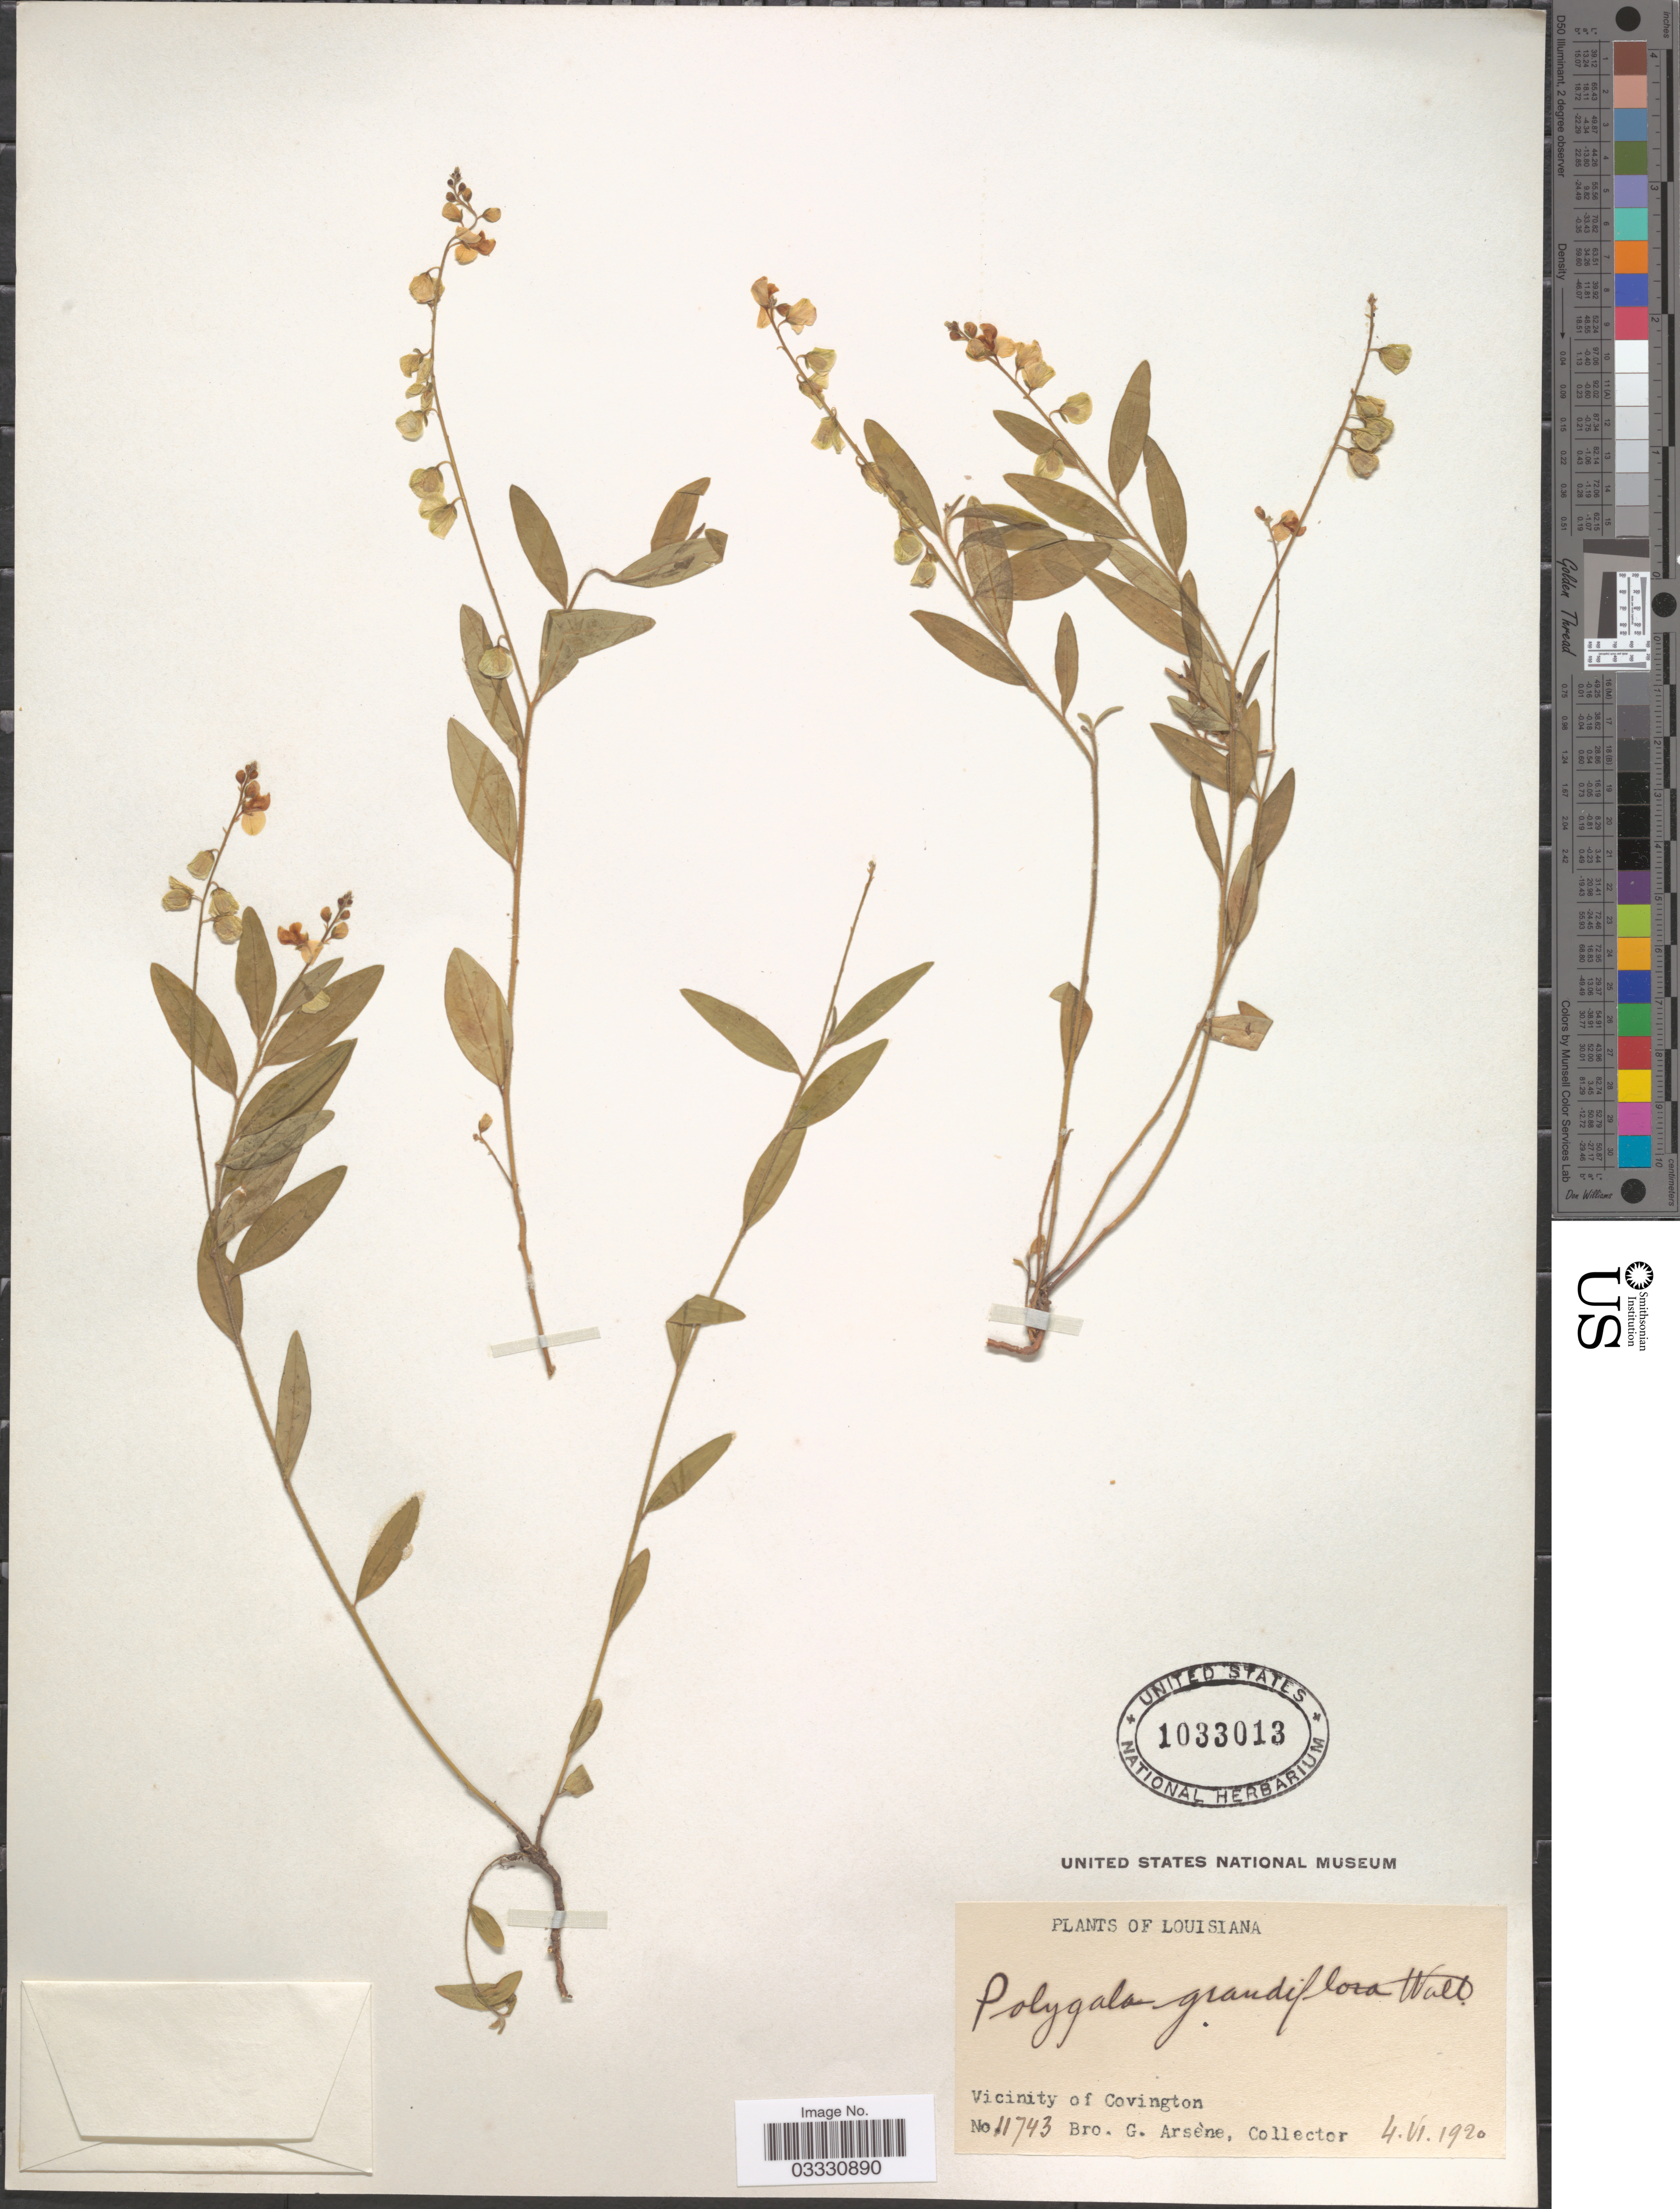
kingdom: Plantae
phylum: Tracheophyta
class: Magnoliopsida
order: Fabales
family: Polygalaceae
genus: Asemeia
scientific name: Asemeia grandiflora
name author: (Walter) Small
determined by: Strong, Mark T., (BOT), Smithsonian Institution - National Museum of Natural History (UNITED STATES)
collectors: Bro. G. Arsène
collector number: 11743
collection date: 1920-06-04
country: United States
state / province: Louisiana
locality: Vicinity of Covington.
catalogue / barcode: US 1033013